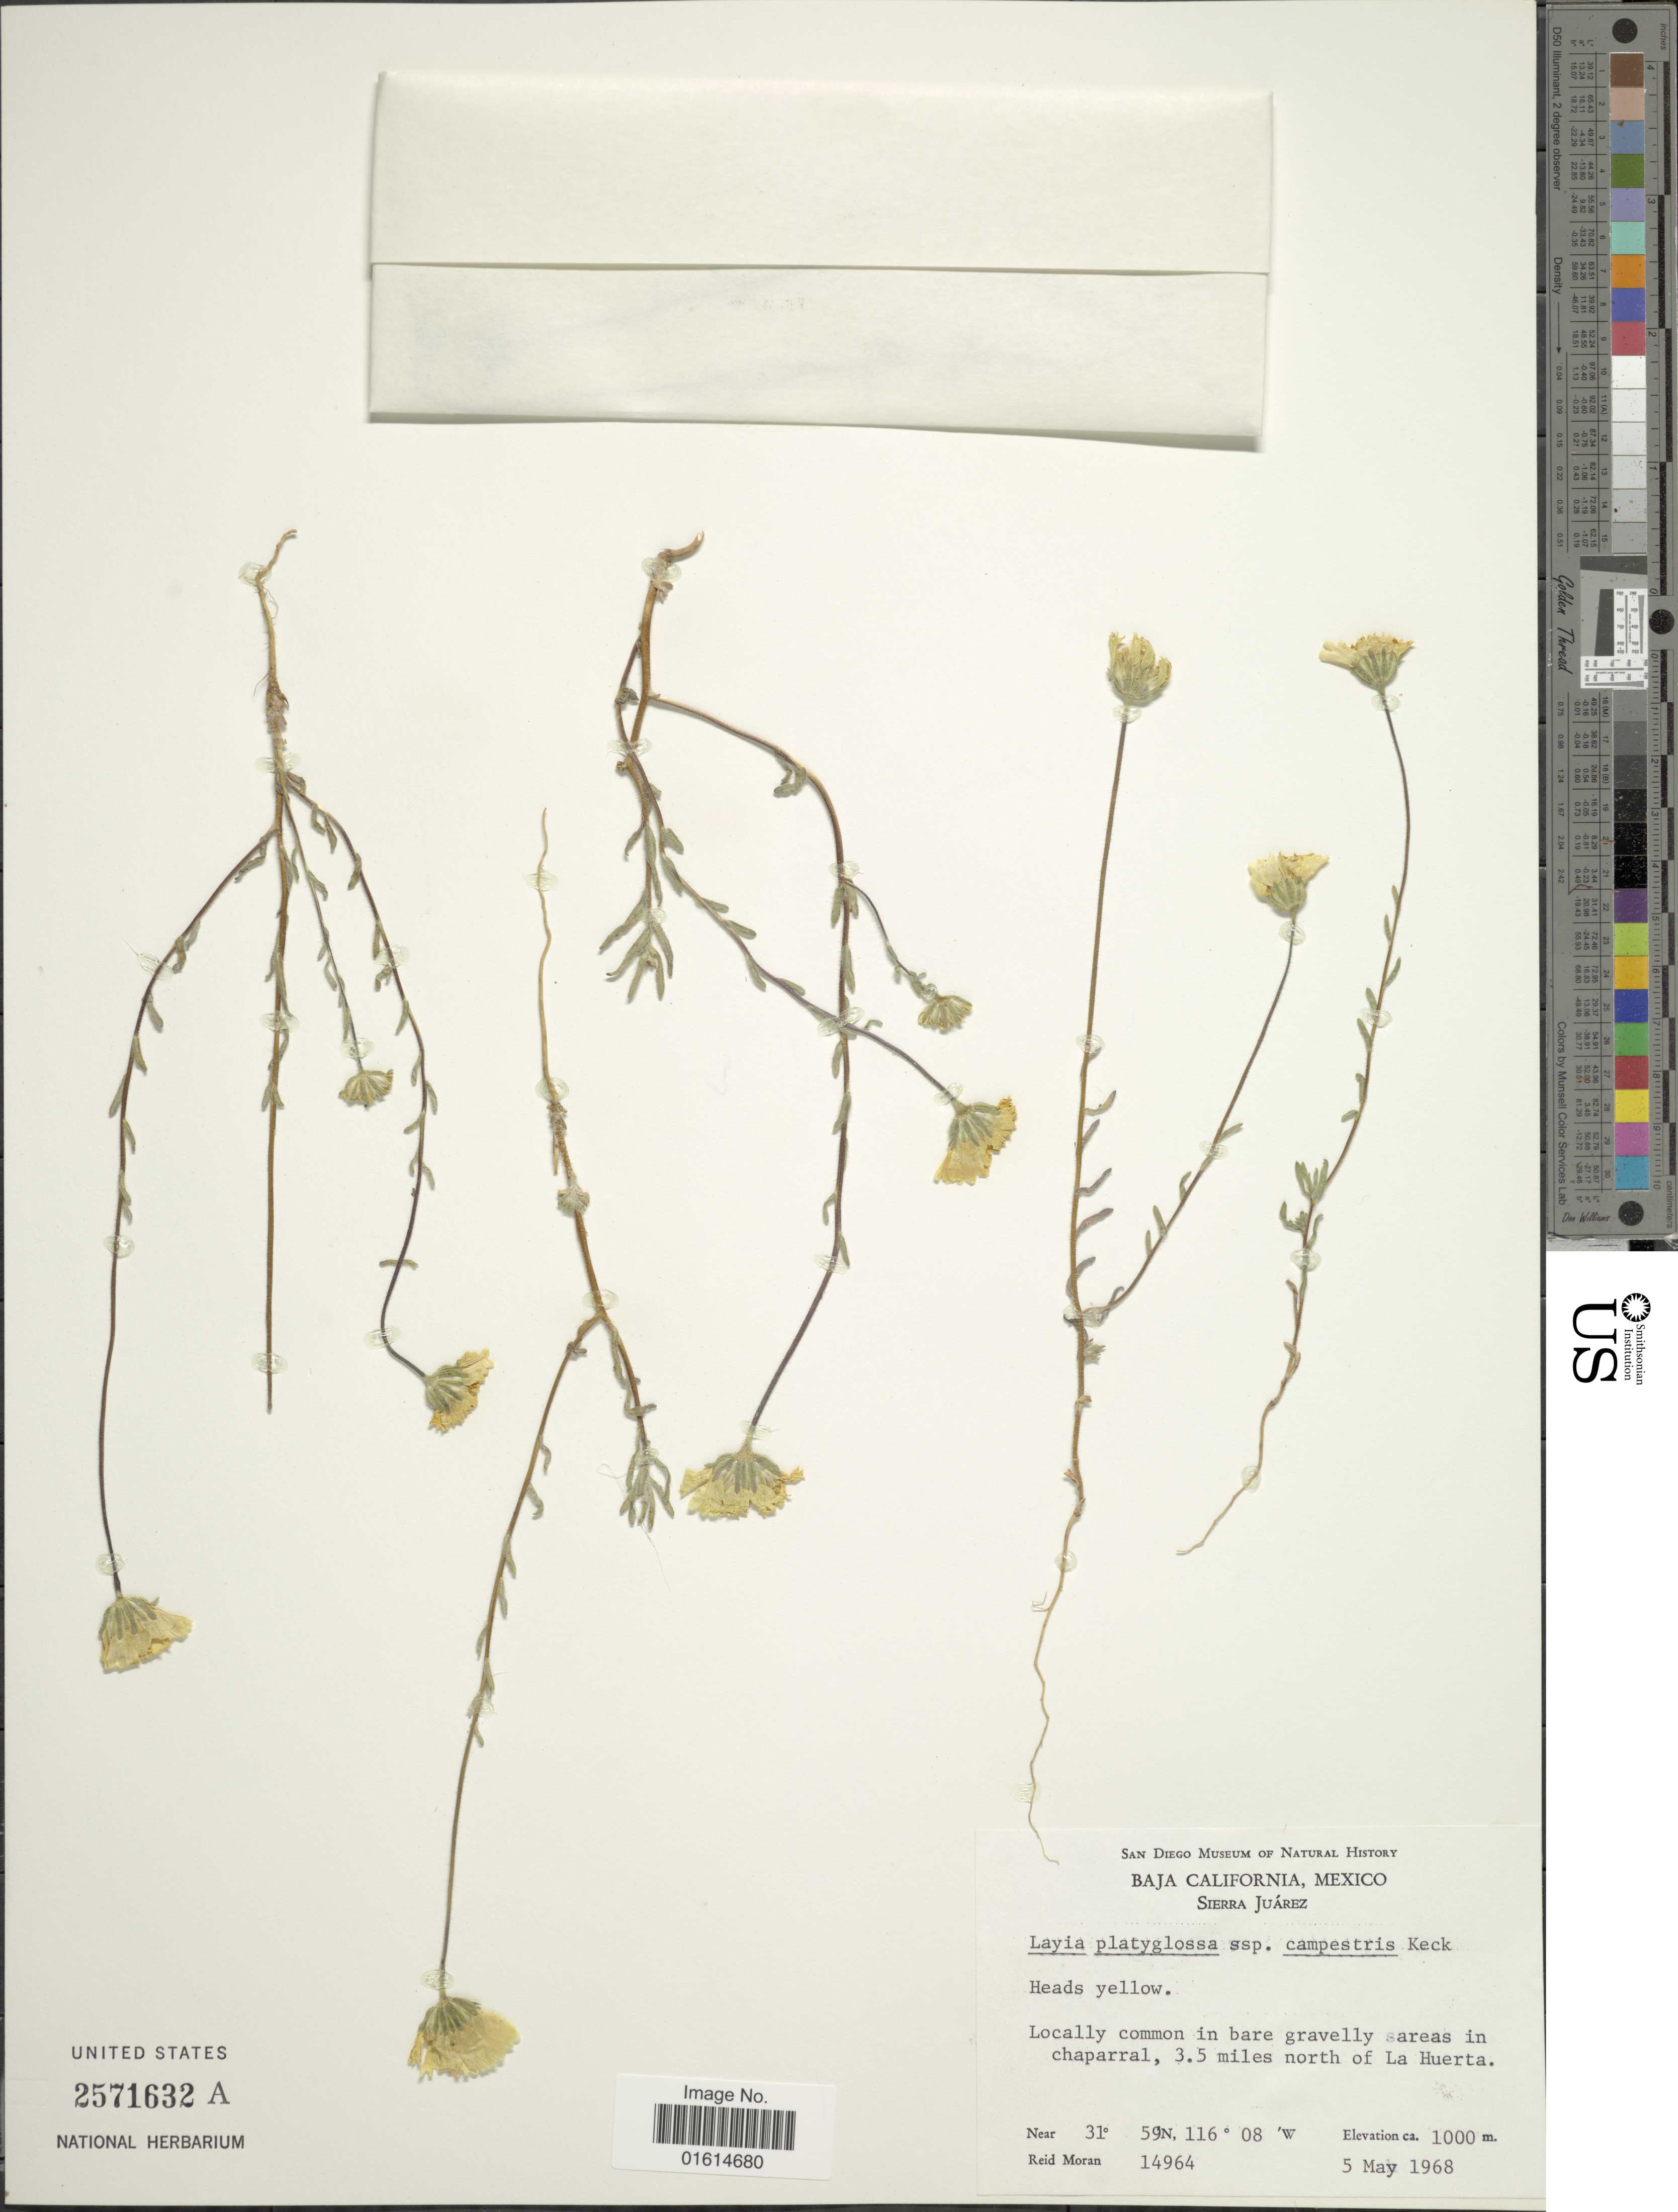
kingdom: Plantae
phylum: Tracheophyta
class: Magnoliopsida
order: Asterales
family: Asteraceae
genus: Layia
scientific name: Layia platyglossa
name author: (Fisch.) A. Gray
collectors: R. V. Moran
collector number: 14964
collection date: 1968-05-05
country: Mexico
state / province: Baja California Norte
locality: Sierra Juarez, 3.5 miles north of La Huerta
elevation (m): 1000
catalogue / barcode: US 2571632A